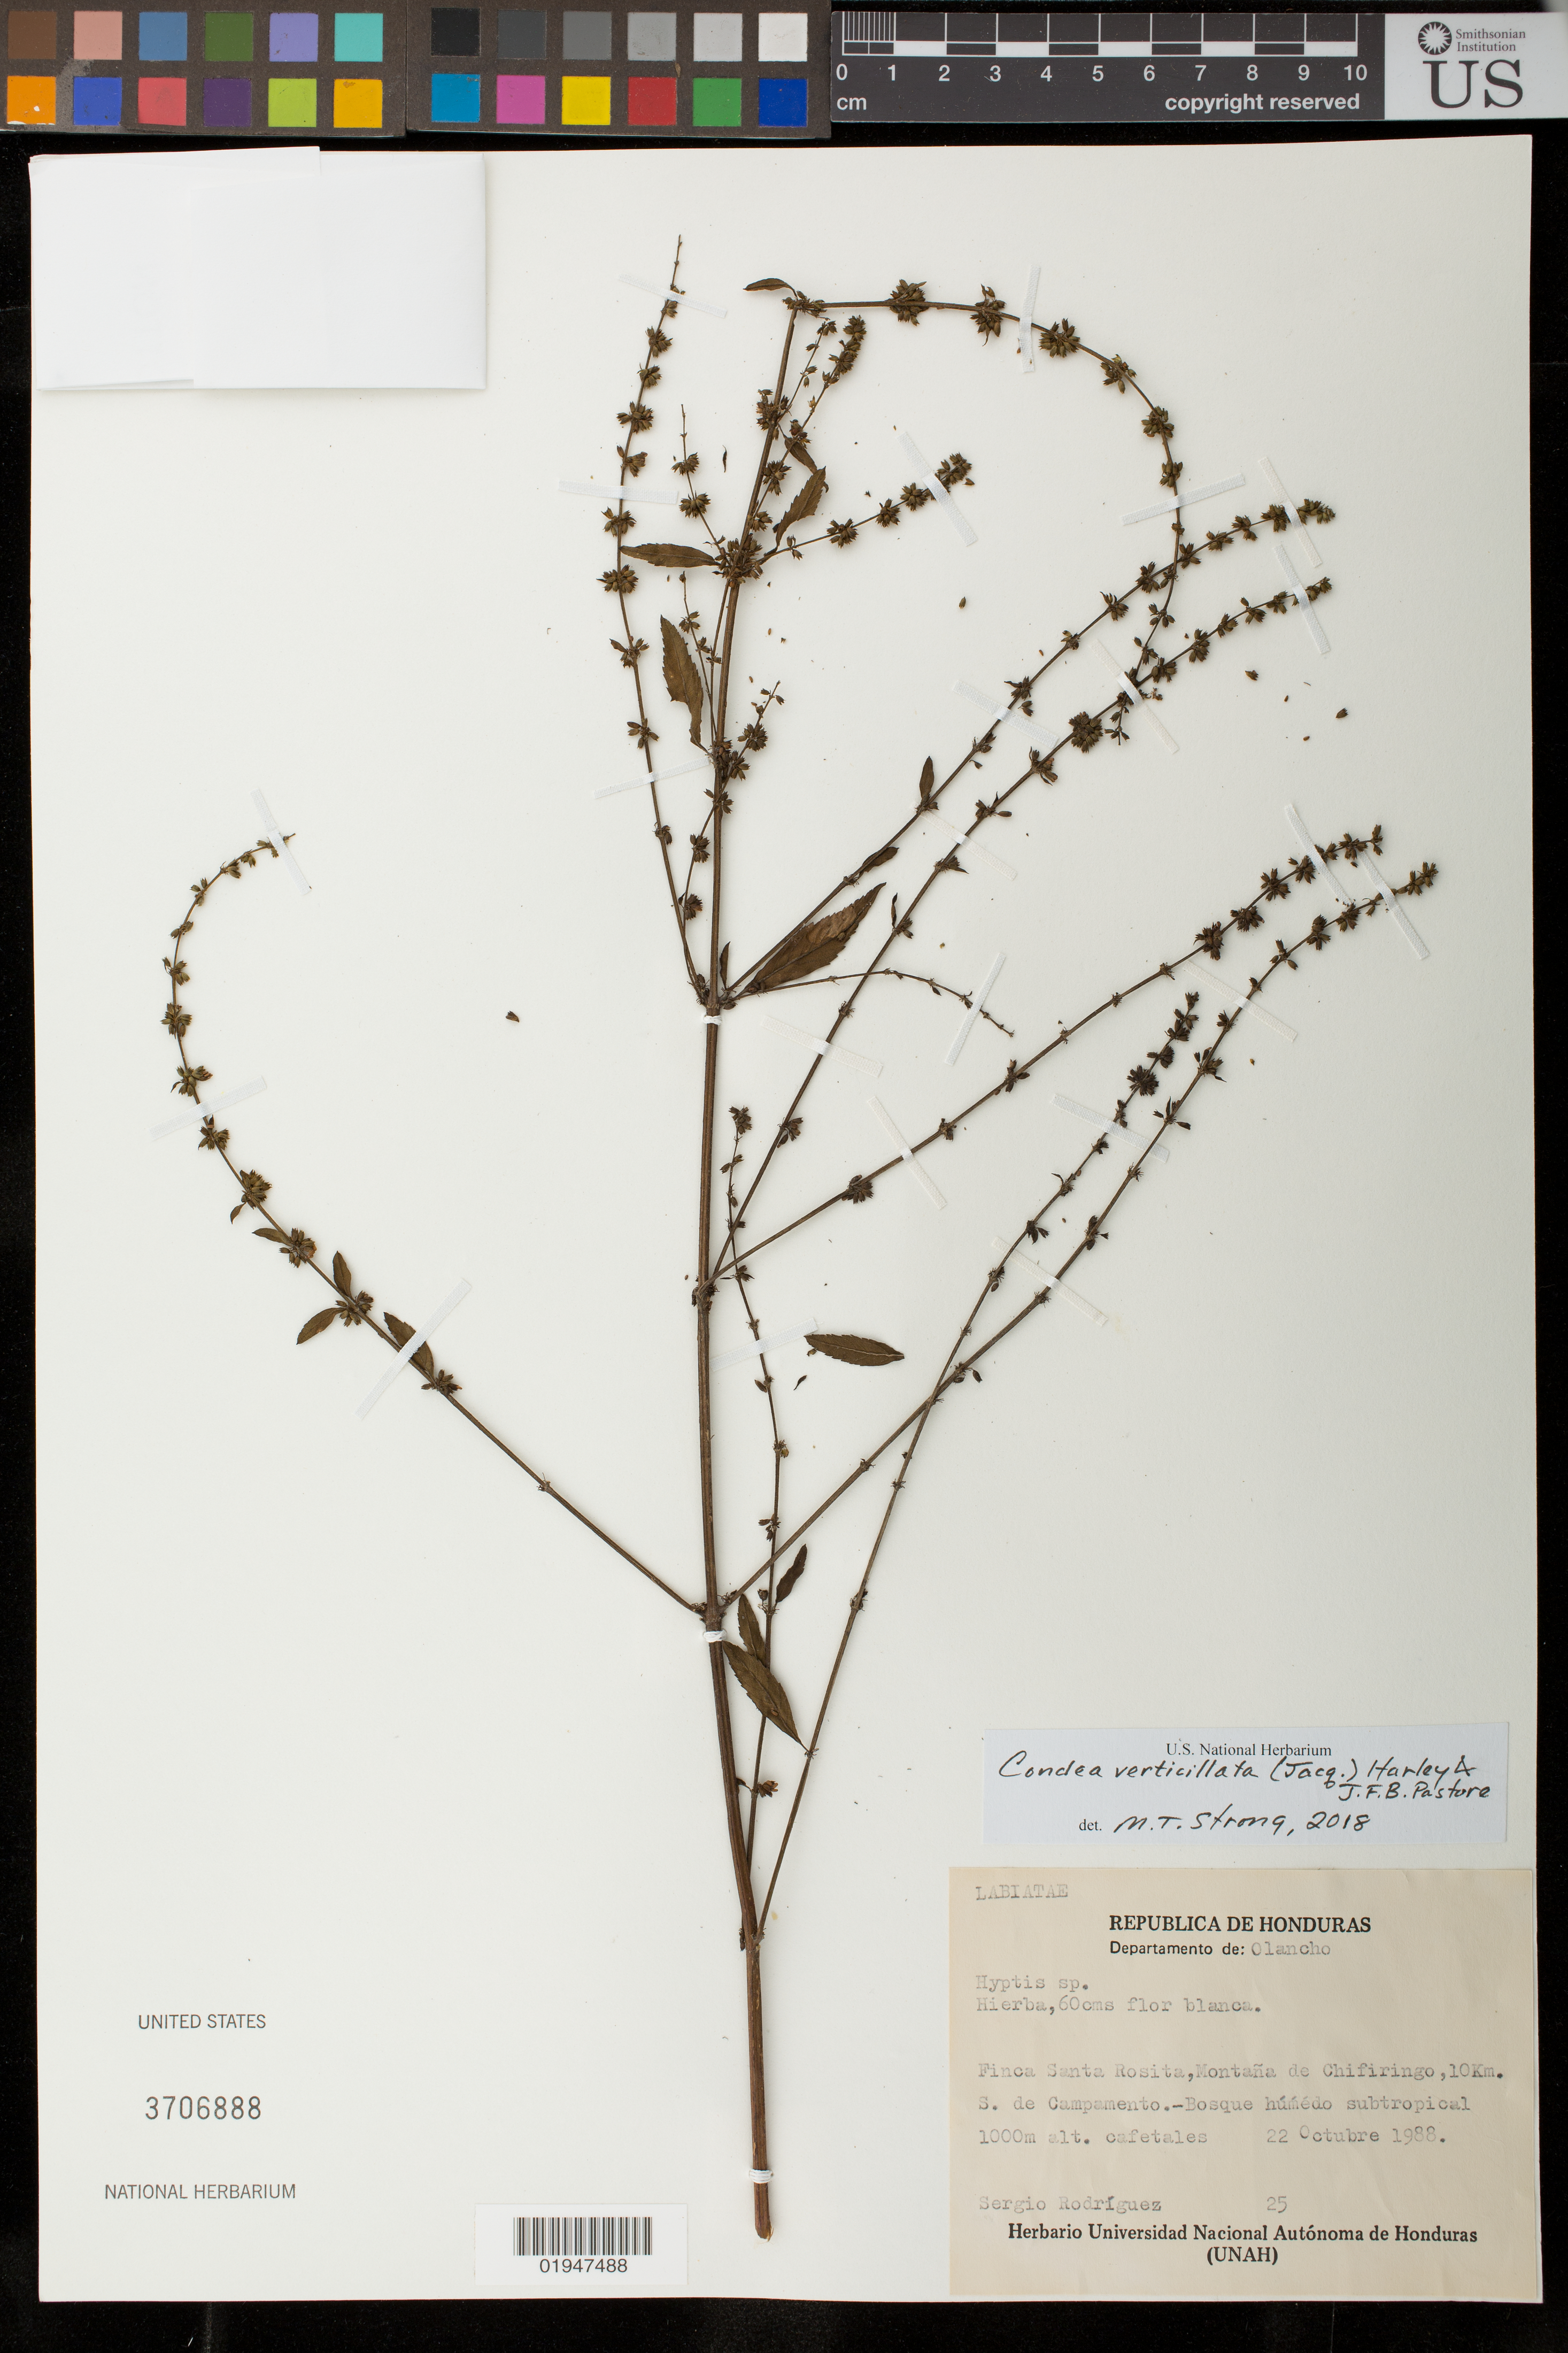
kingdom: Plantae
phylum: Tracheophyta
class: Magnoliopsida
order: Lamiales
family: Lamiaceae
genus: Condea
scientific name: Condea verticillata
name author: (Jacq.) Harley & J.F.B. Pastore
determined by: Strong, M. T., (US), Smithsonian Institution - National Museum of Natural History (UNITED STATES)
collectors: S. Rodríguez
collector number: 25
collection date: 1988-10-22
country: Honduras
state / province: Olancho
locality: Finca Santa rosita, Montaña de Chifiringo, 10 km S de Campamento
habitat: Bosque húmedo subtropical. Cafetales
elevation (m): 1000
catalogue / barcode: US 3706888